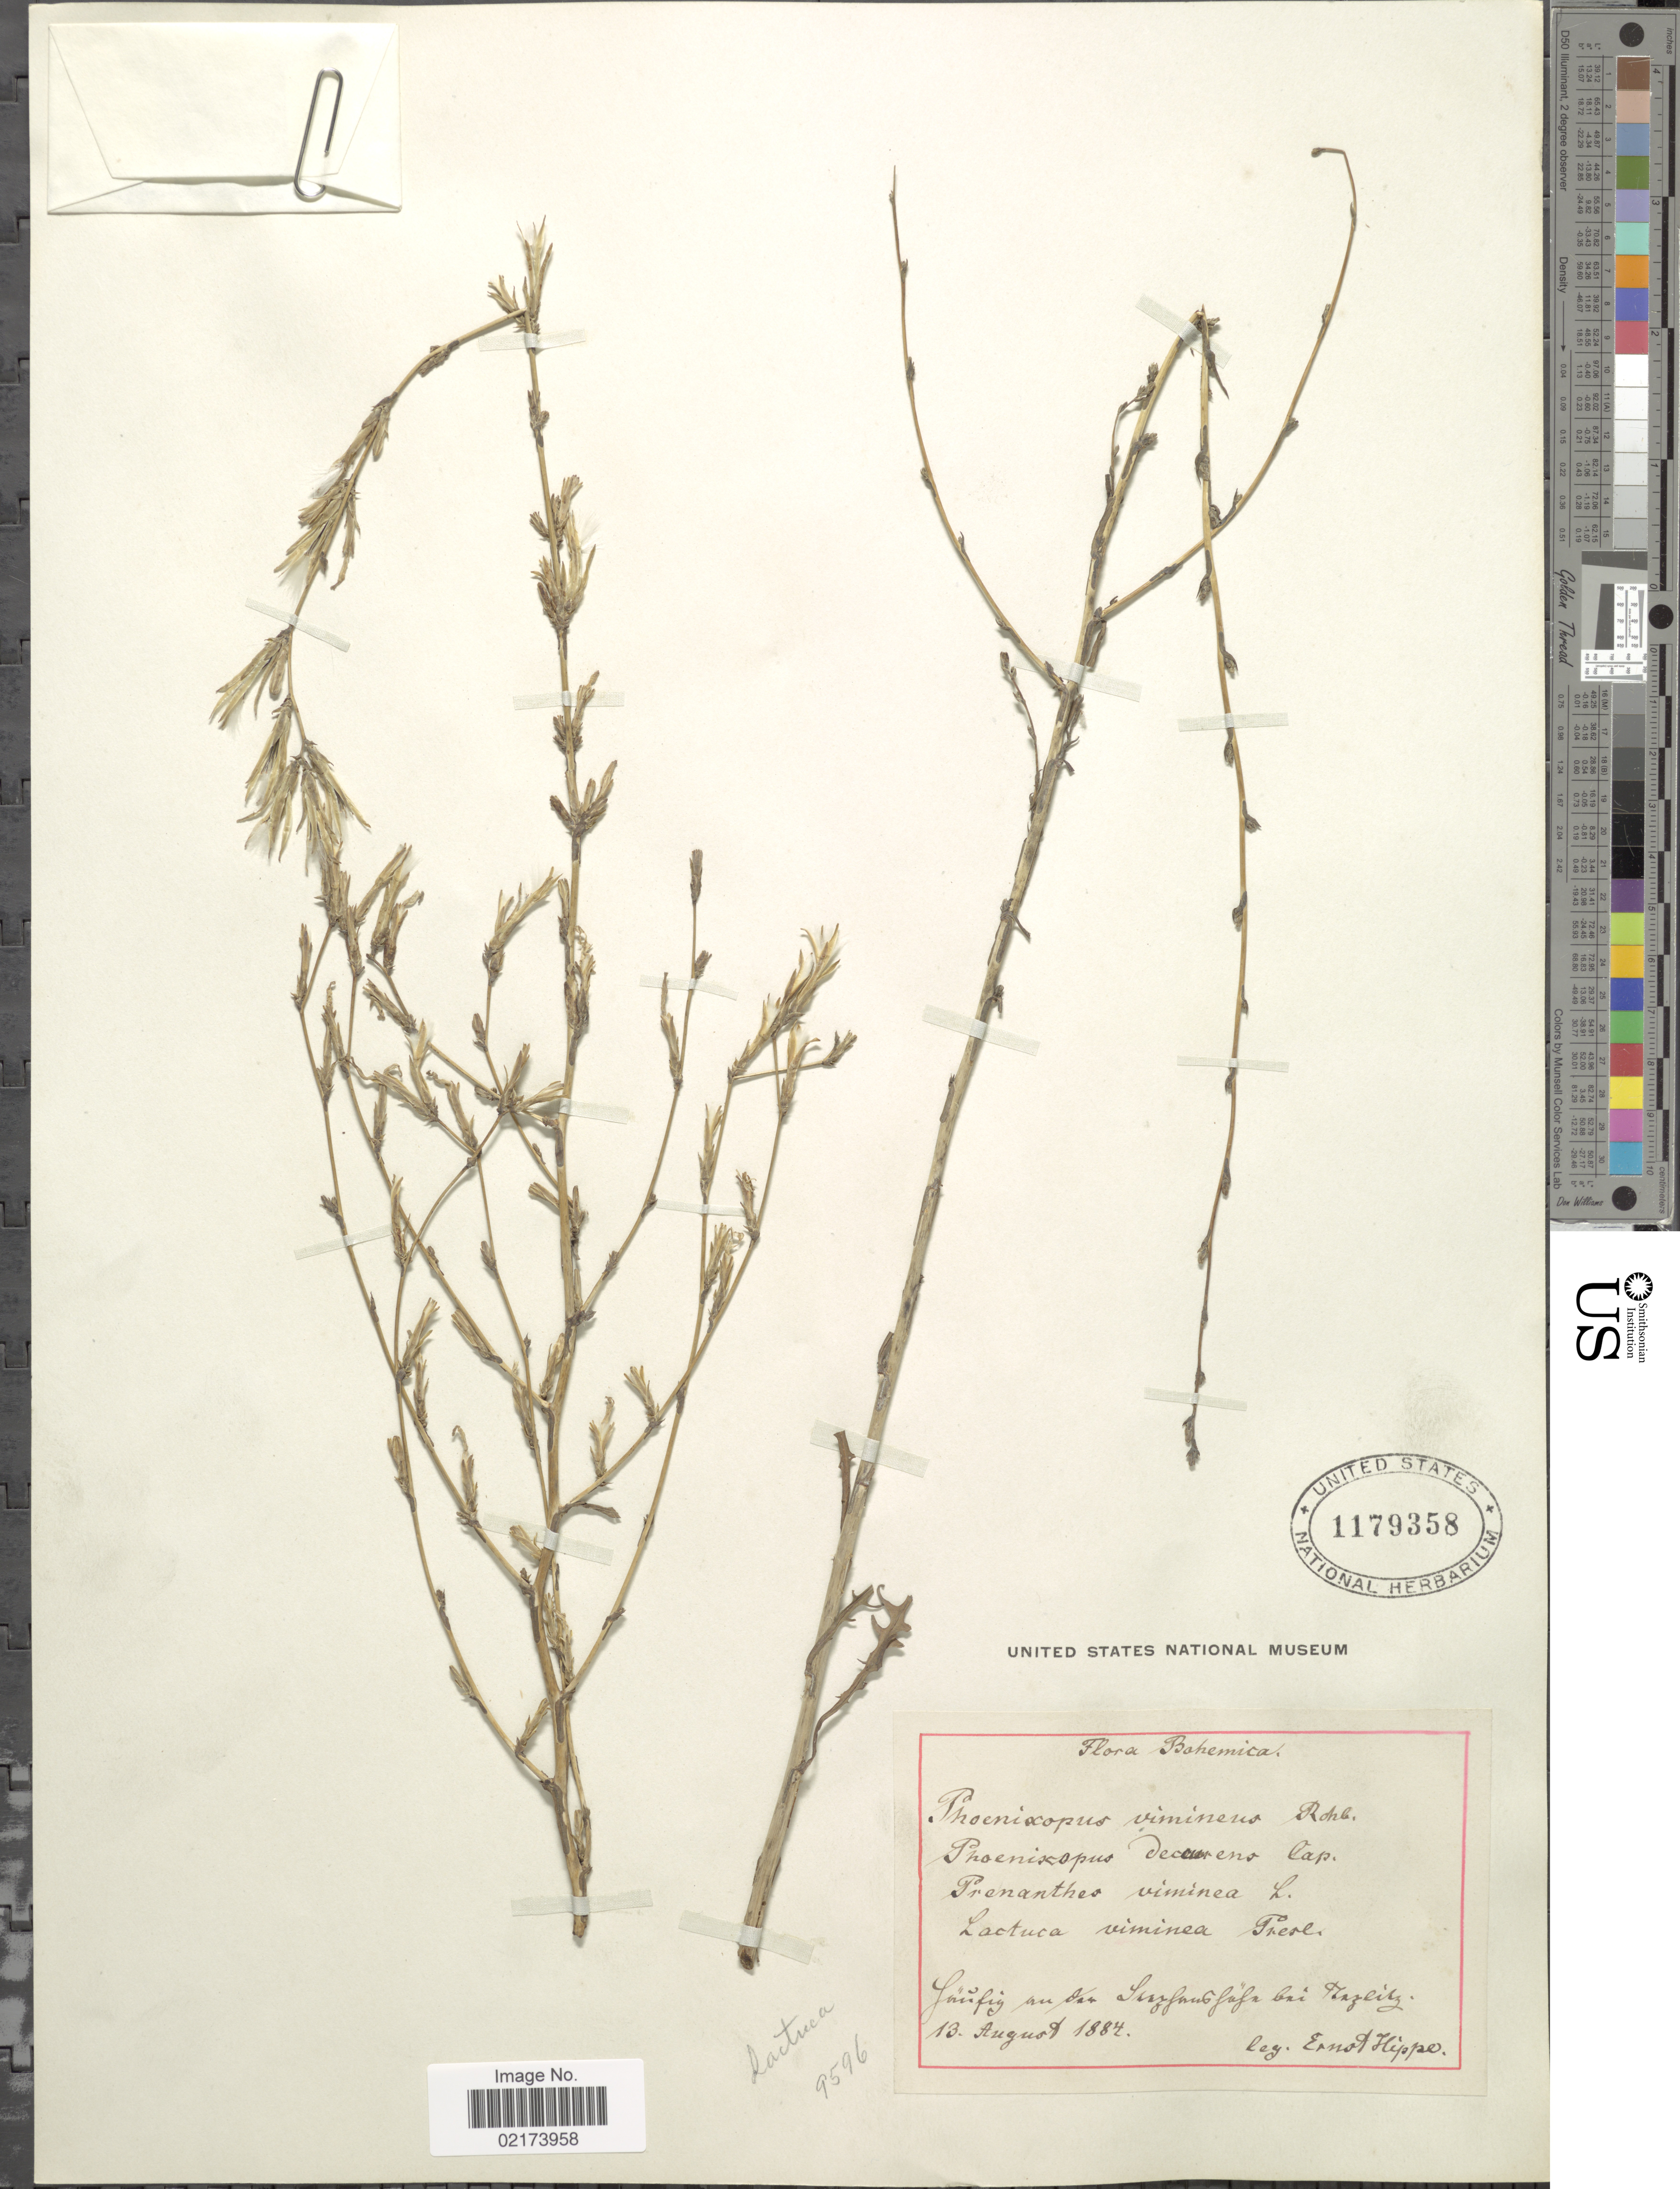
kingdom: Plantae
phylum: Tracheophyta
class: Magnoliopsida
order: Asterales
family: Asteraceae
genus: Lactuca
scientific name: Lactuca viminea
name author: (L.) J. Presl & C. Presl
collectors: E. Hippe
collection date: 1884-08-13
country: Czechia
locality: Bohemica, Junfig an der Saazfandfafn bei Hazlitz [interpreted]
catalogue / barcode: US 1179358